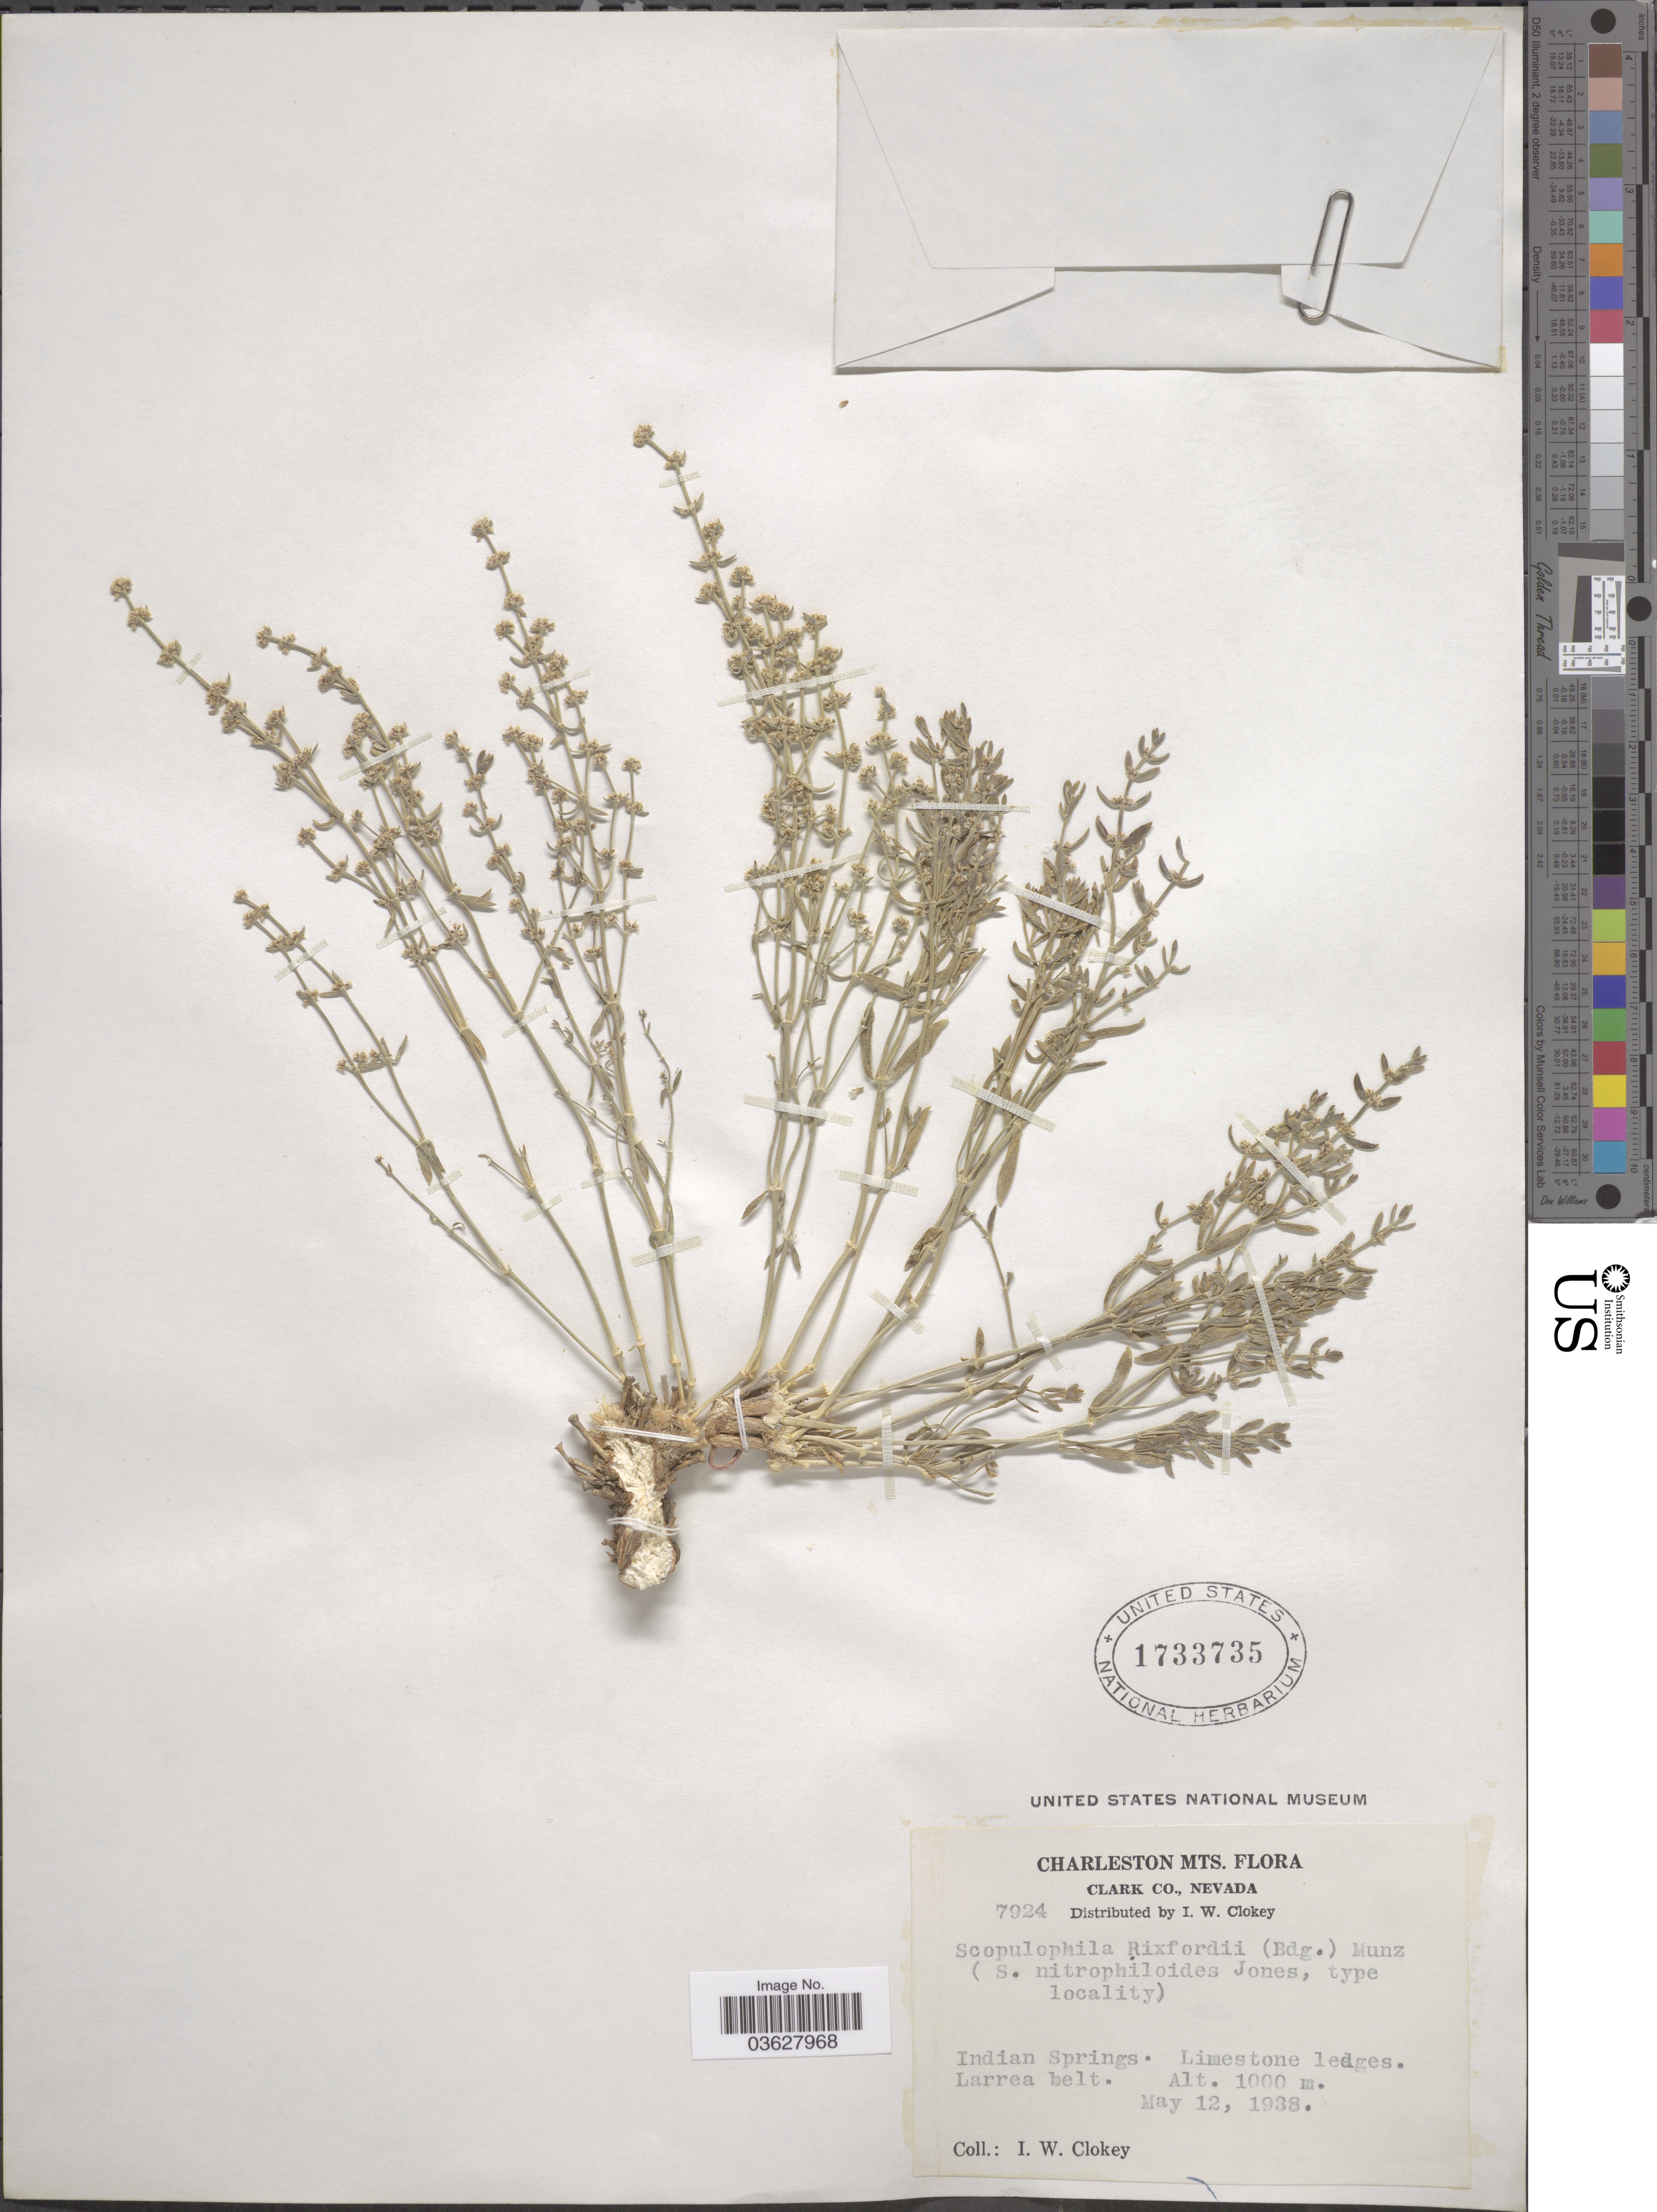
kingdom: Plantae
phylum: Tracheophyta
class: Magnoliopsida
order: Caryophyllales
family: Caryophyllaceae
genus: Achyronychia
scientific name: Achyronychia rixfordii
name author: Brandegee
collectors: I. W. Clokey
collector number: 7924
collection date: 1938-05-12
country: United States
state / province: Nevada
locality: Charleston Mts. Clark Co. Indian Springs.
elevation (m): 1000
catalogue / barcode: US 1733735